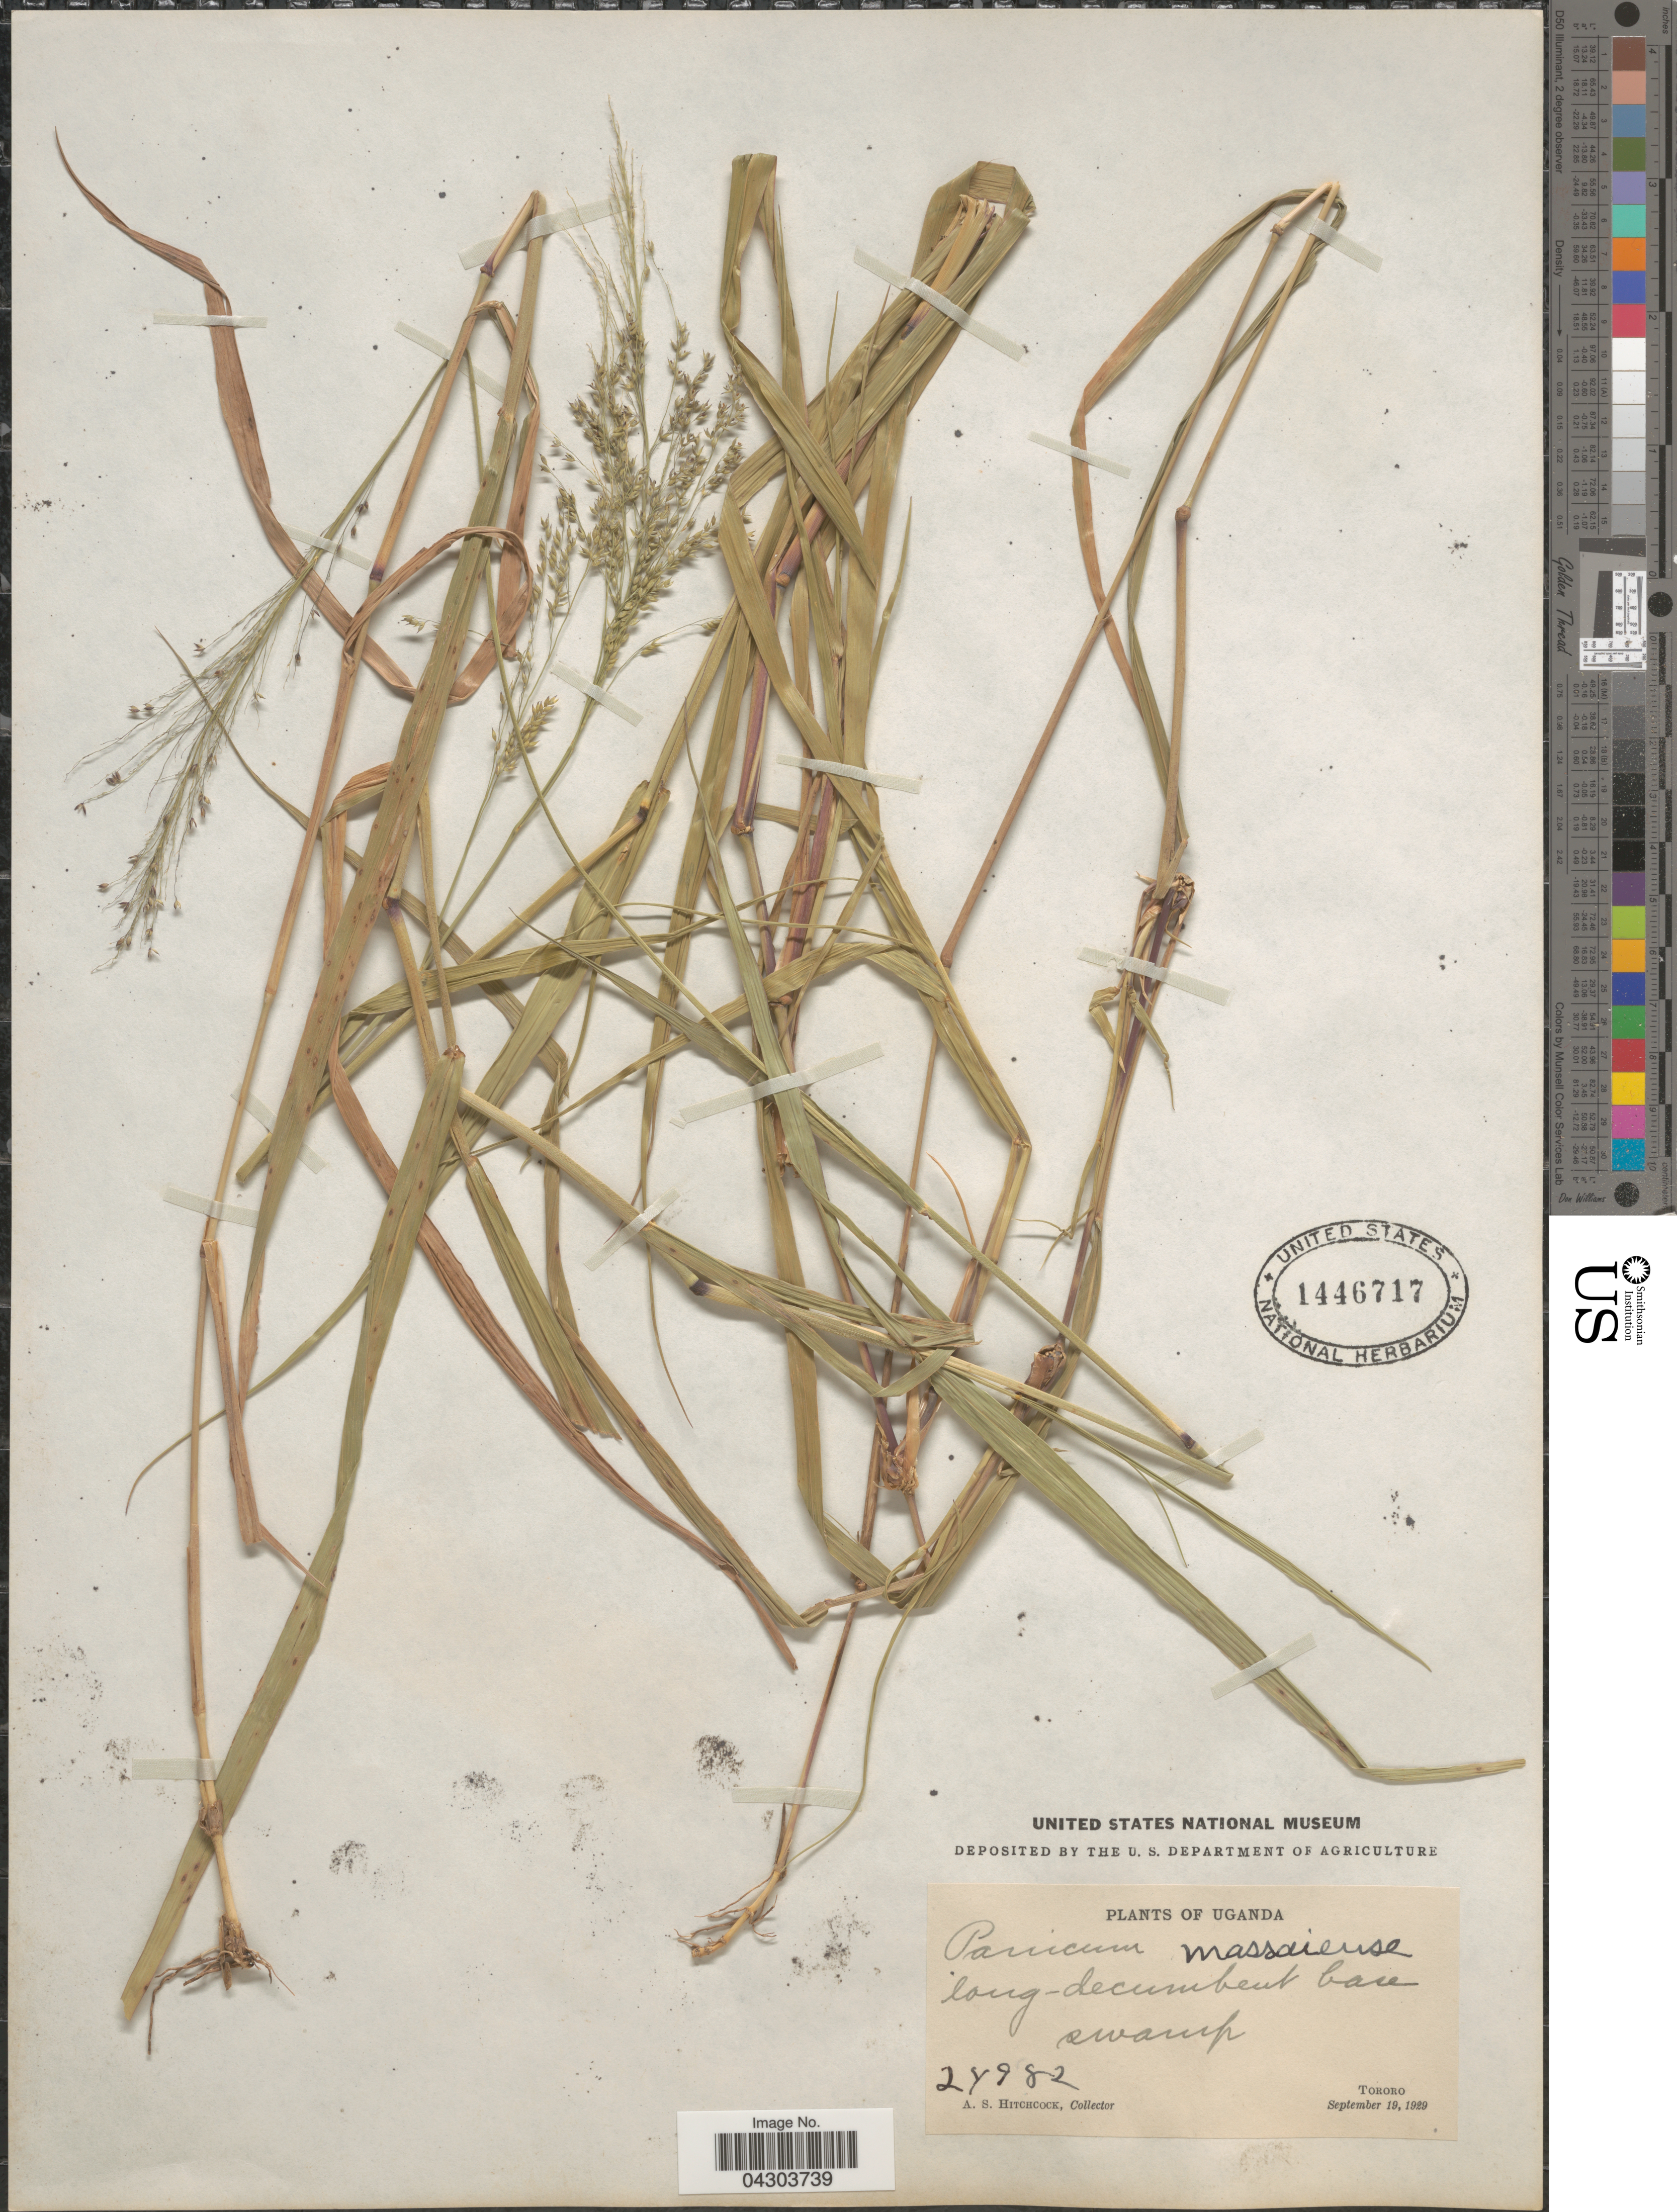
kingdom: Plantae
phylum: Tracheophyta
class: Liliopsida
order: Poales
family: Poaceae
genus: Panicum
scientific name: Panicum massaiense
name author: Mez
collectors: A. S. Hitchcock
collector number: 24982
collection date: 1929-09-19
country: Uganda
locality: Long-decumbent base swamp. Tororo.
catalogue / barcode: US 1446717